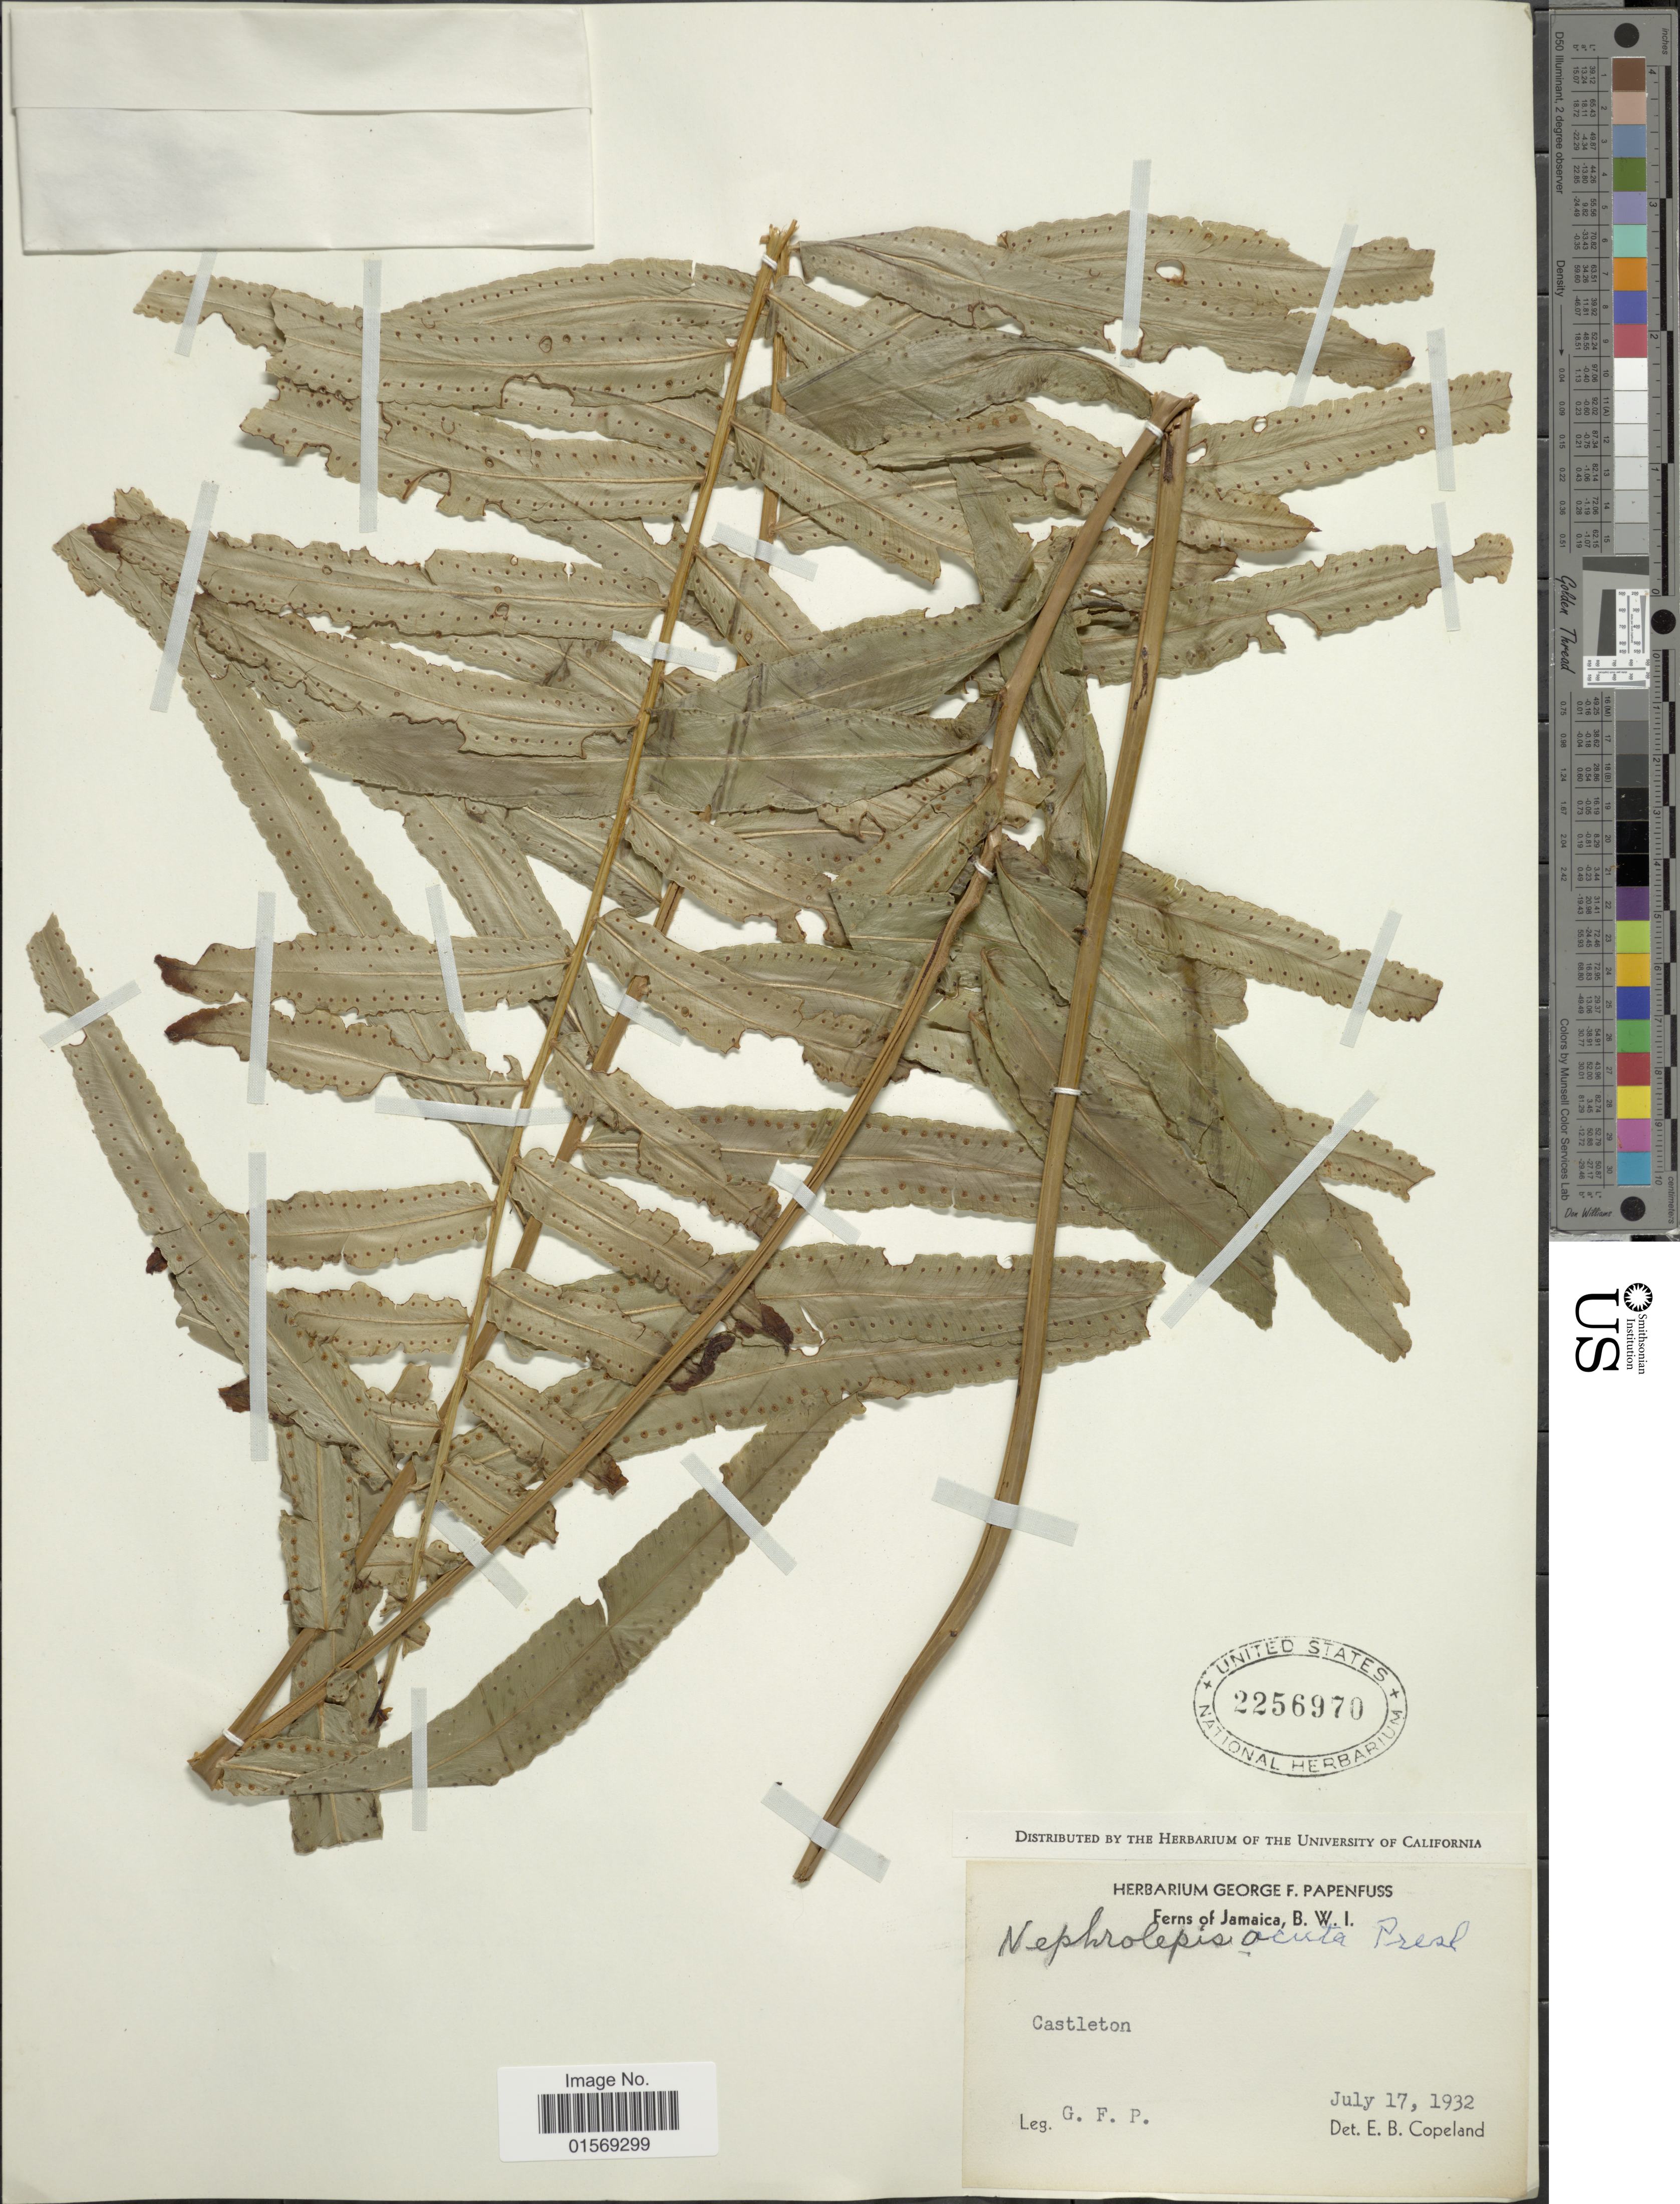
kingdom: Plantae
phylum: Tracheophyta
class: Polypodiopsida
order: Polypodiales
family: Nephrolepidaceae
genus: Nephrolepis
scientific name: Nephrolepis biserrata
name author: (Sw.) Schott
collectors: G. Papenfuss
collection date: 1932-07-17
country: Jamaica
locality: Jamaica, B.W.I. Castleton.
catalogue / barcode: US 2256970